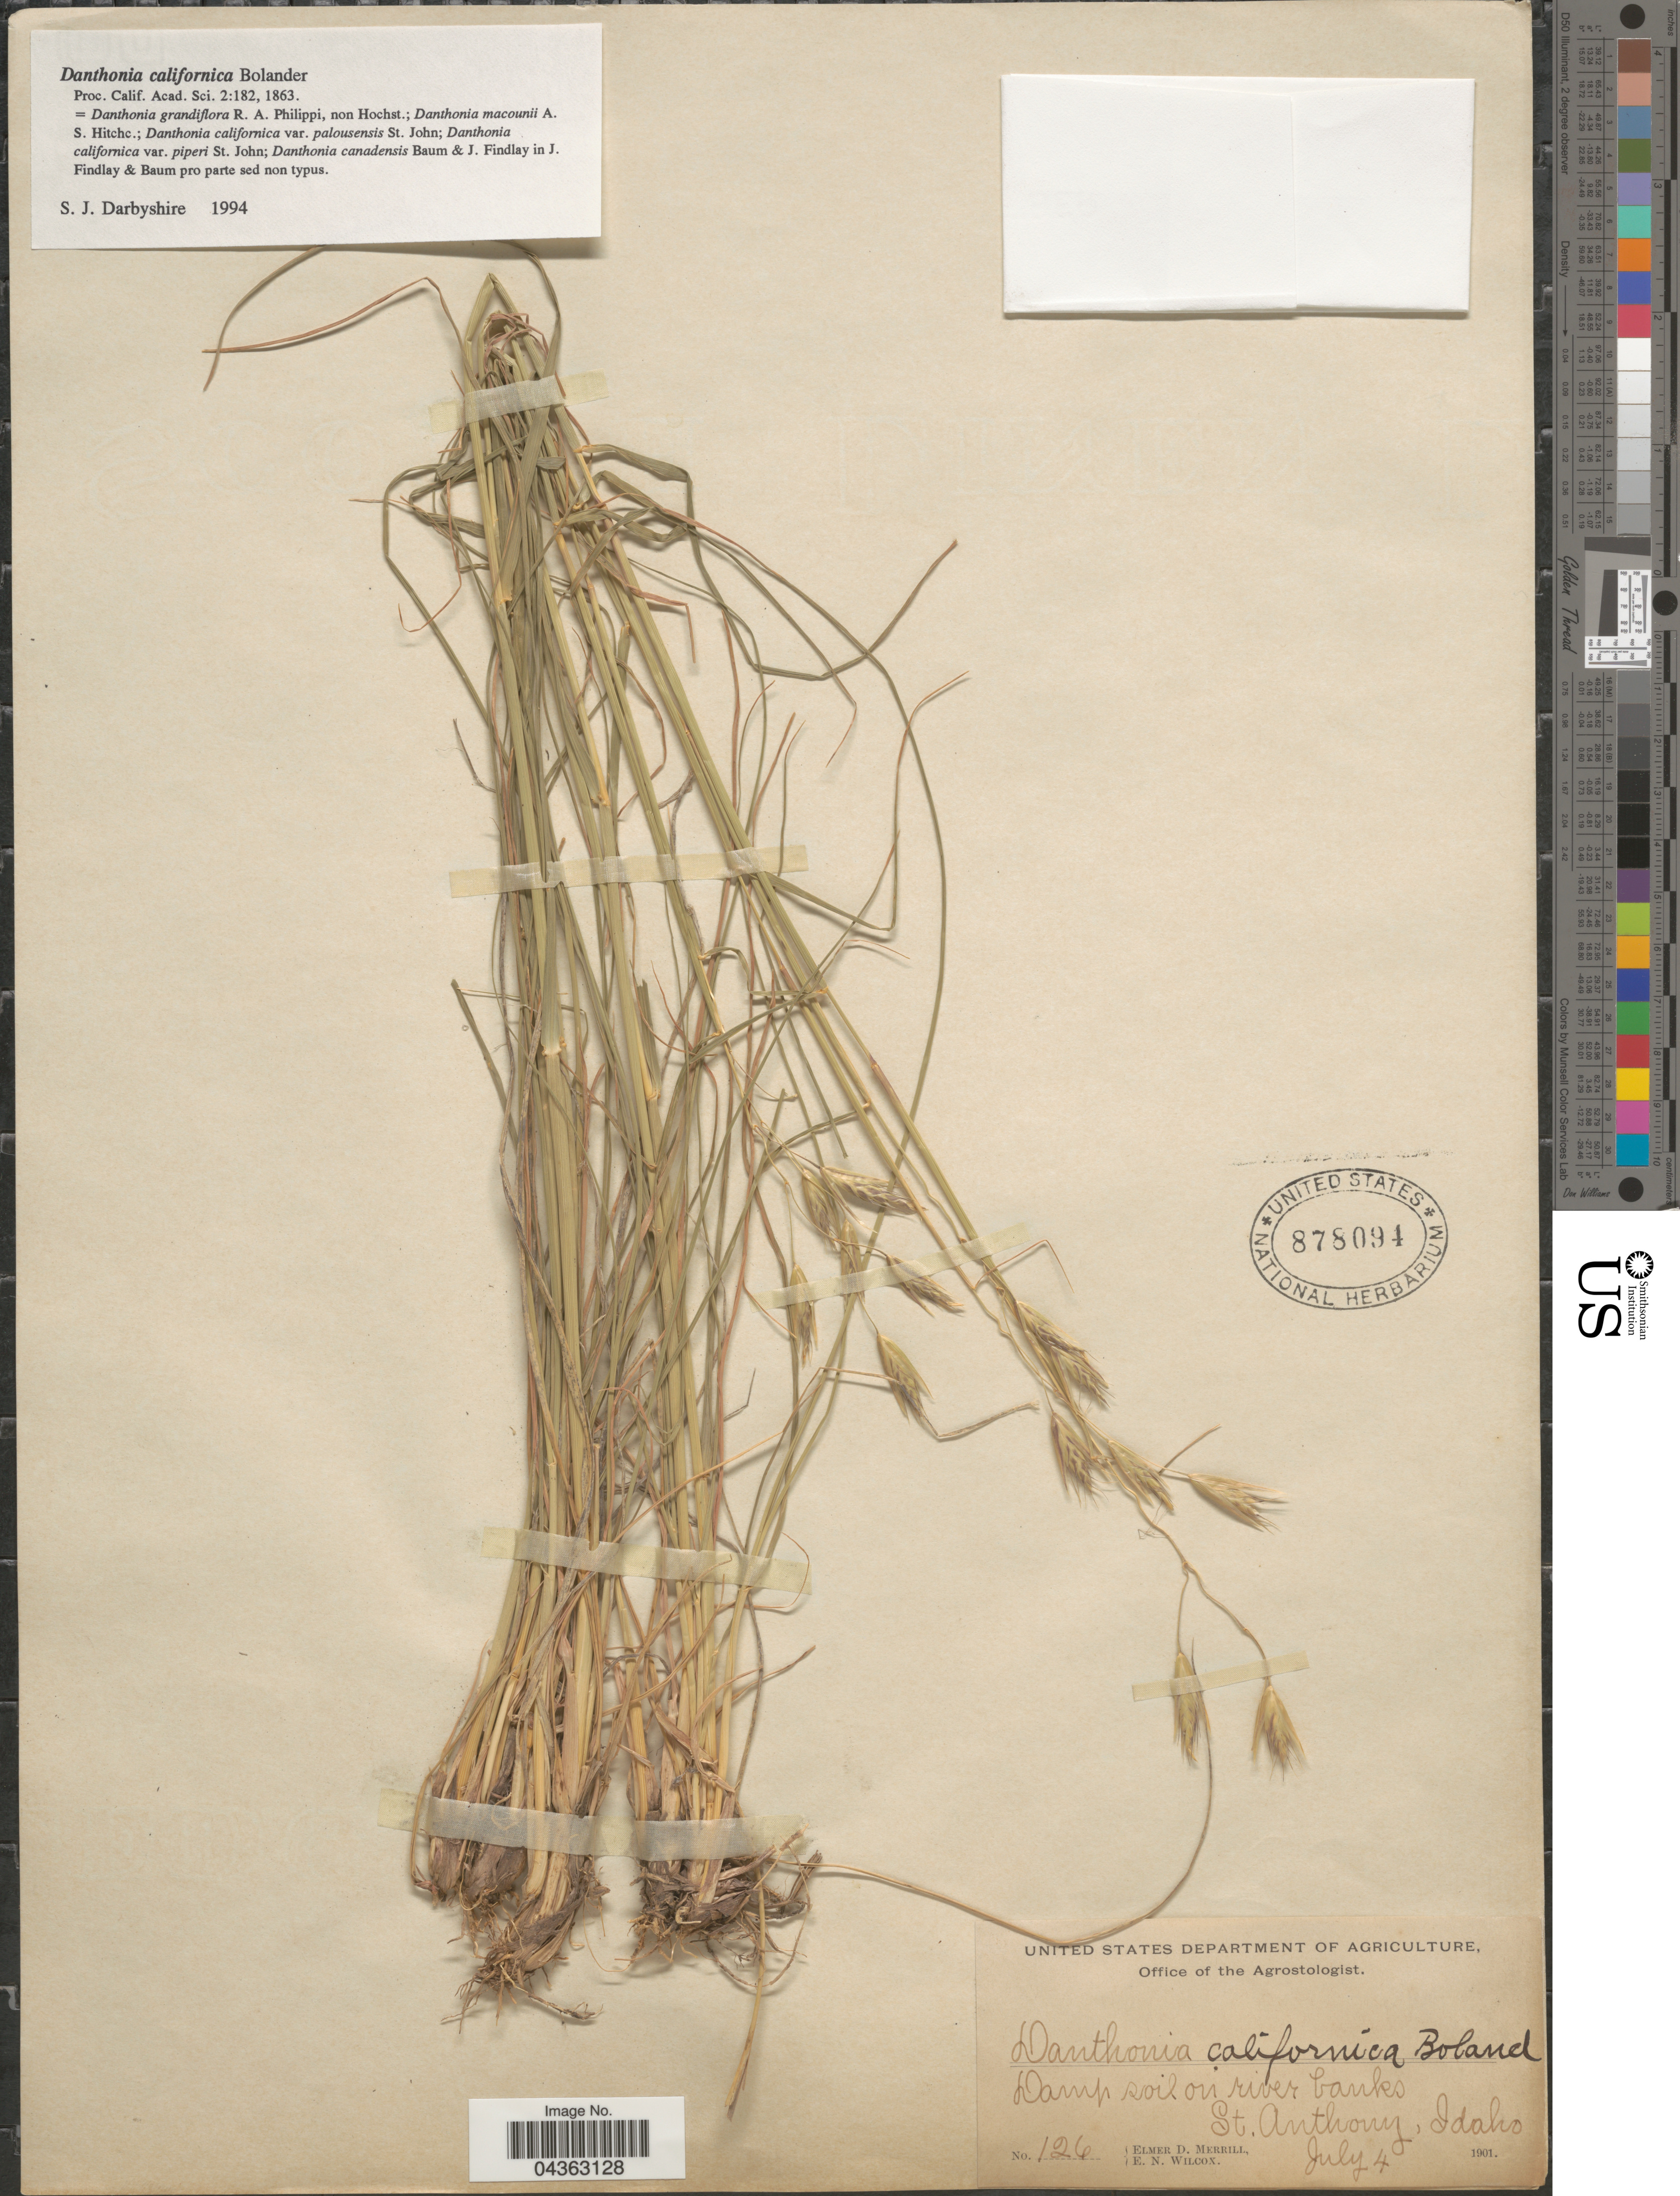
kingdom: Plantae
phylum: Tracheophyta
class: Liliopsida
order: Poales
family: Poaceae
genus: Danthonia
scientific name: Danthonia californica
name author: Bol.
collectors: E. D. Merrill & E. Wilcox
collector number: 126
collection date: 1901-07-04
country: United States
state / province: Idaho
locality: Damp soil on river banks St. Anthony.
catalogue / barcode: US 878094